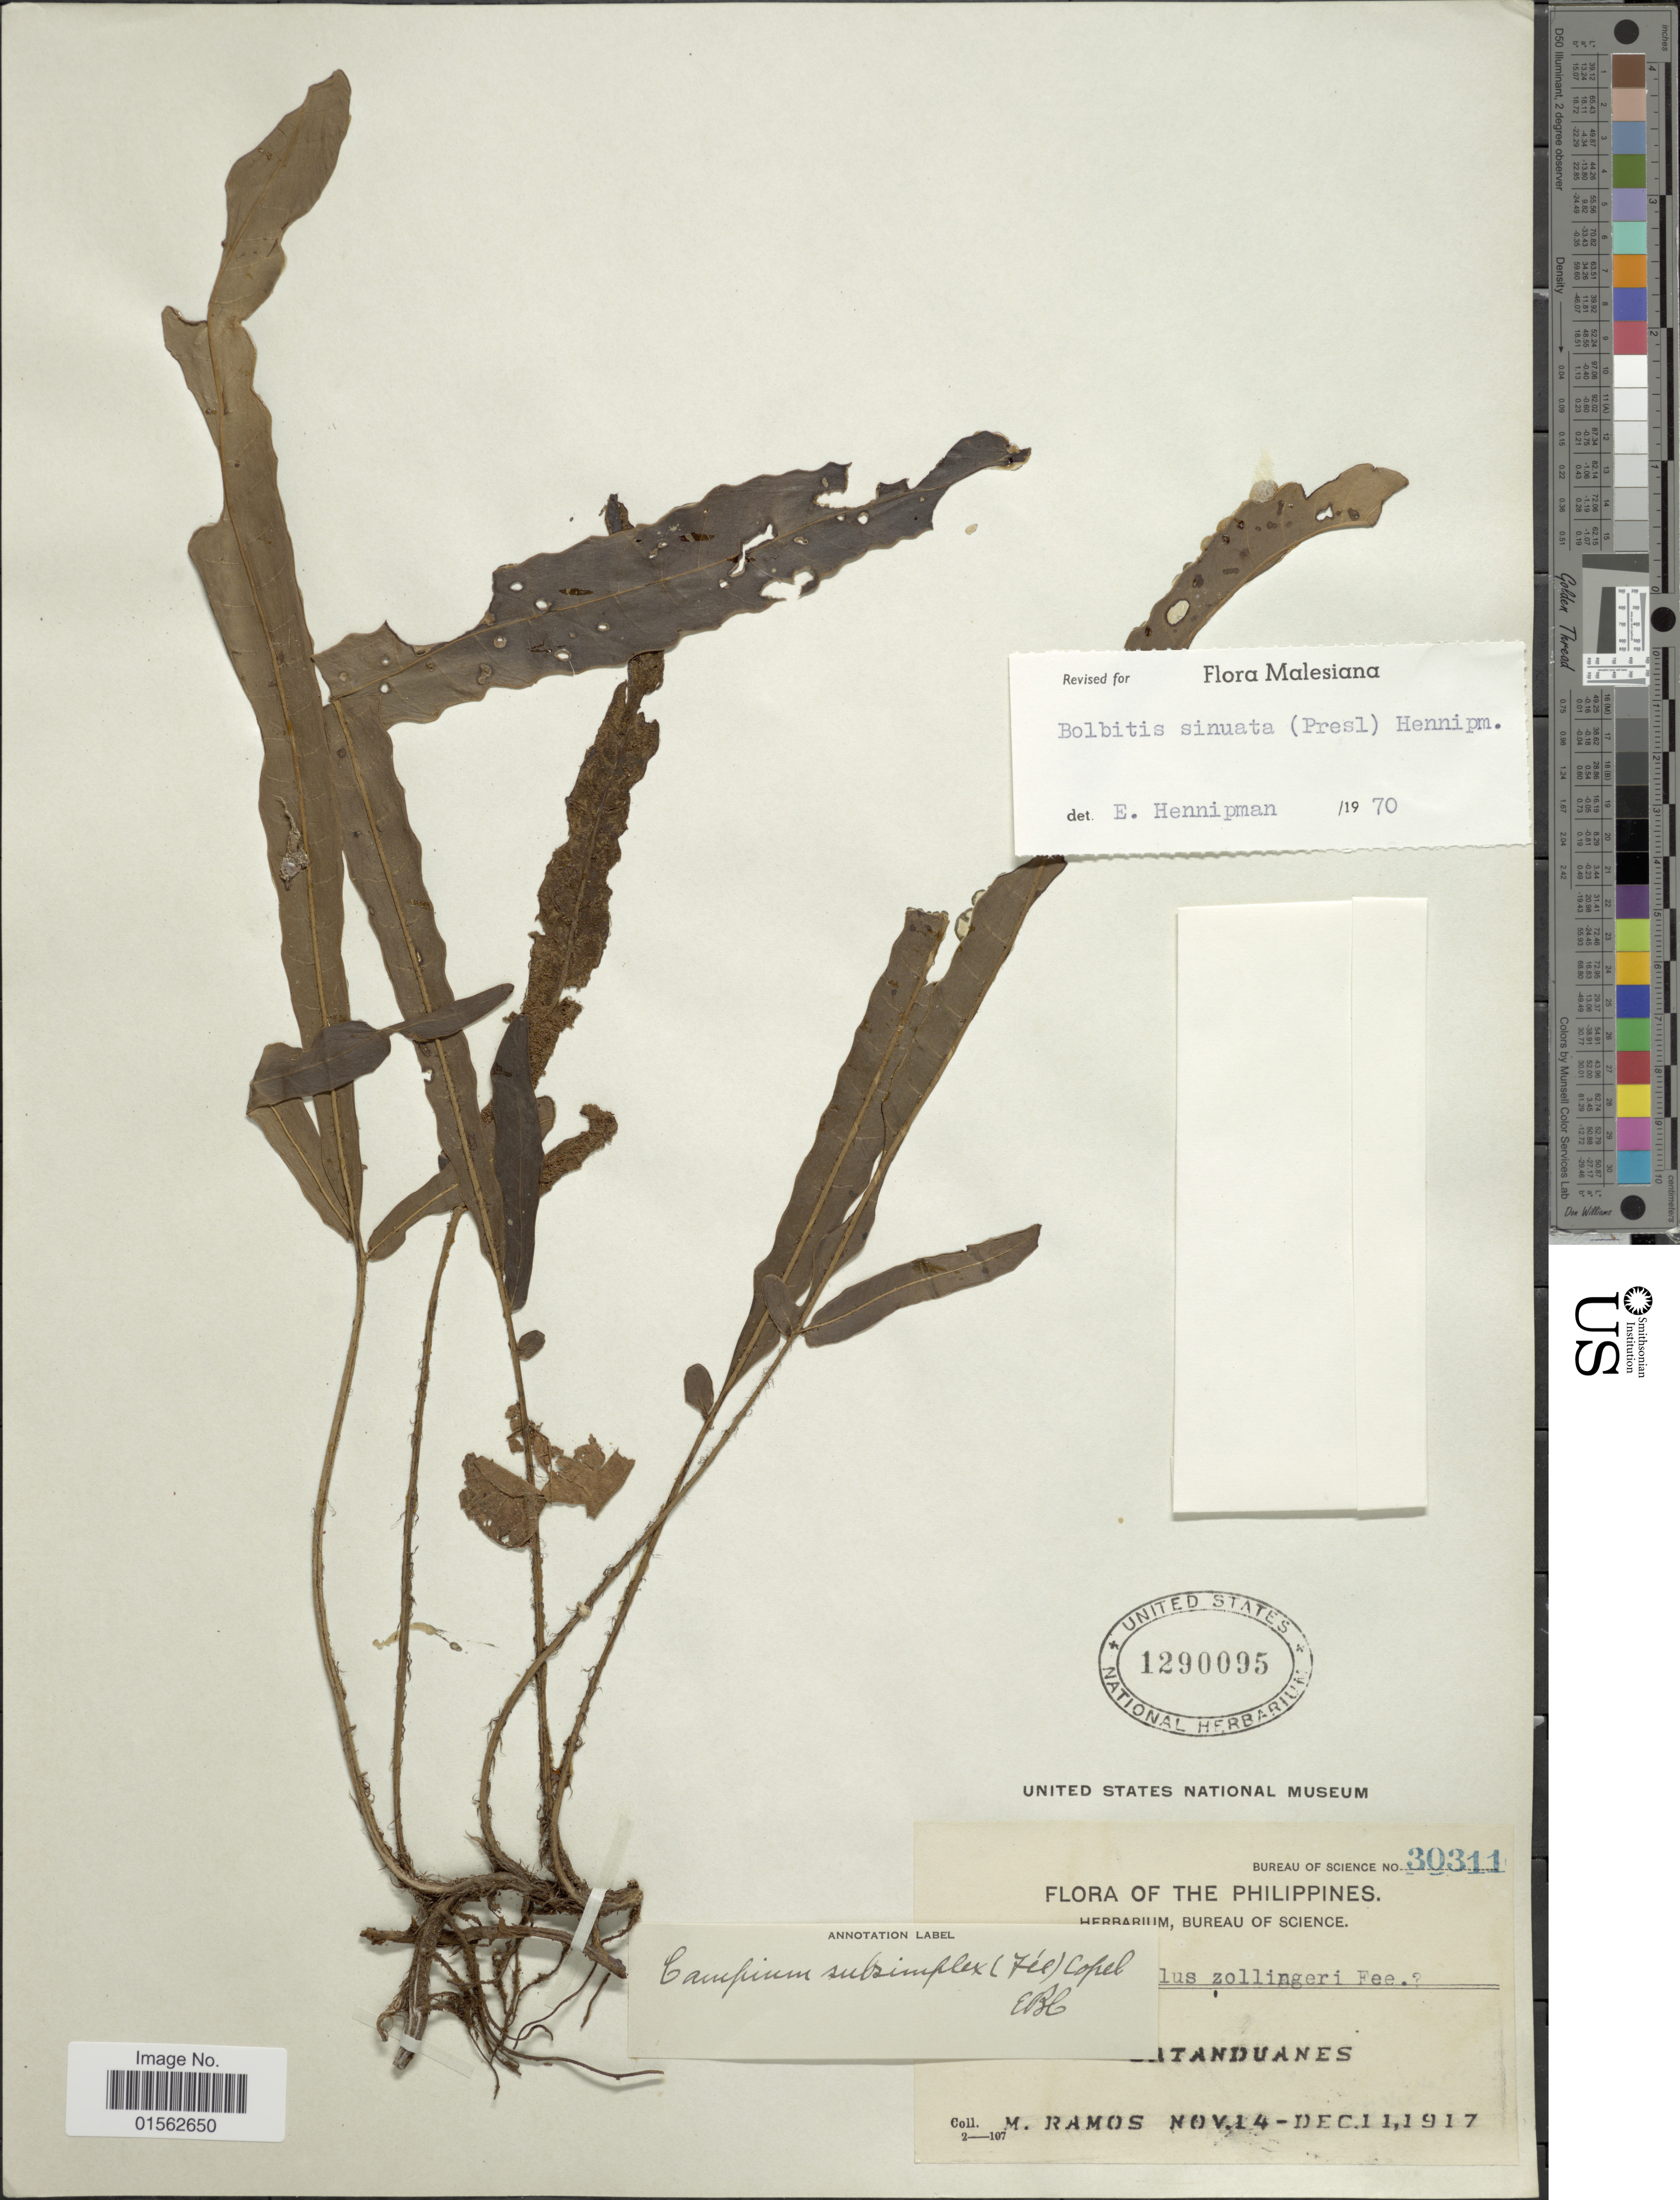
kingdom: Plantae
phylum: Tracheophyta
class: Polypodiopsida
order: Polypodiales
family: Dryopteridaceae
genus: Bolbitis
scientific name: Bolbitis sinuata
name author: (C. Presl) Hennipman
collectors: M. Ramos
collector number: Bureau of Science 30311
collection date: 1917-11-14/1917-12-01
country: Philippines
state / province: Bicol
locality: Philippines, Catanduanes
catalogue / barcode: US 1290095